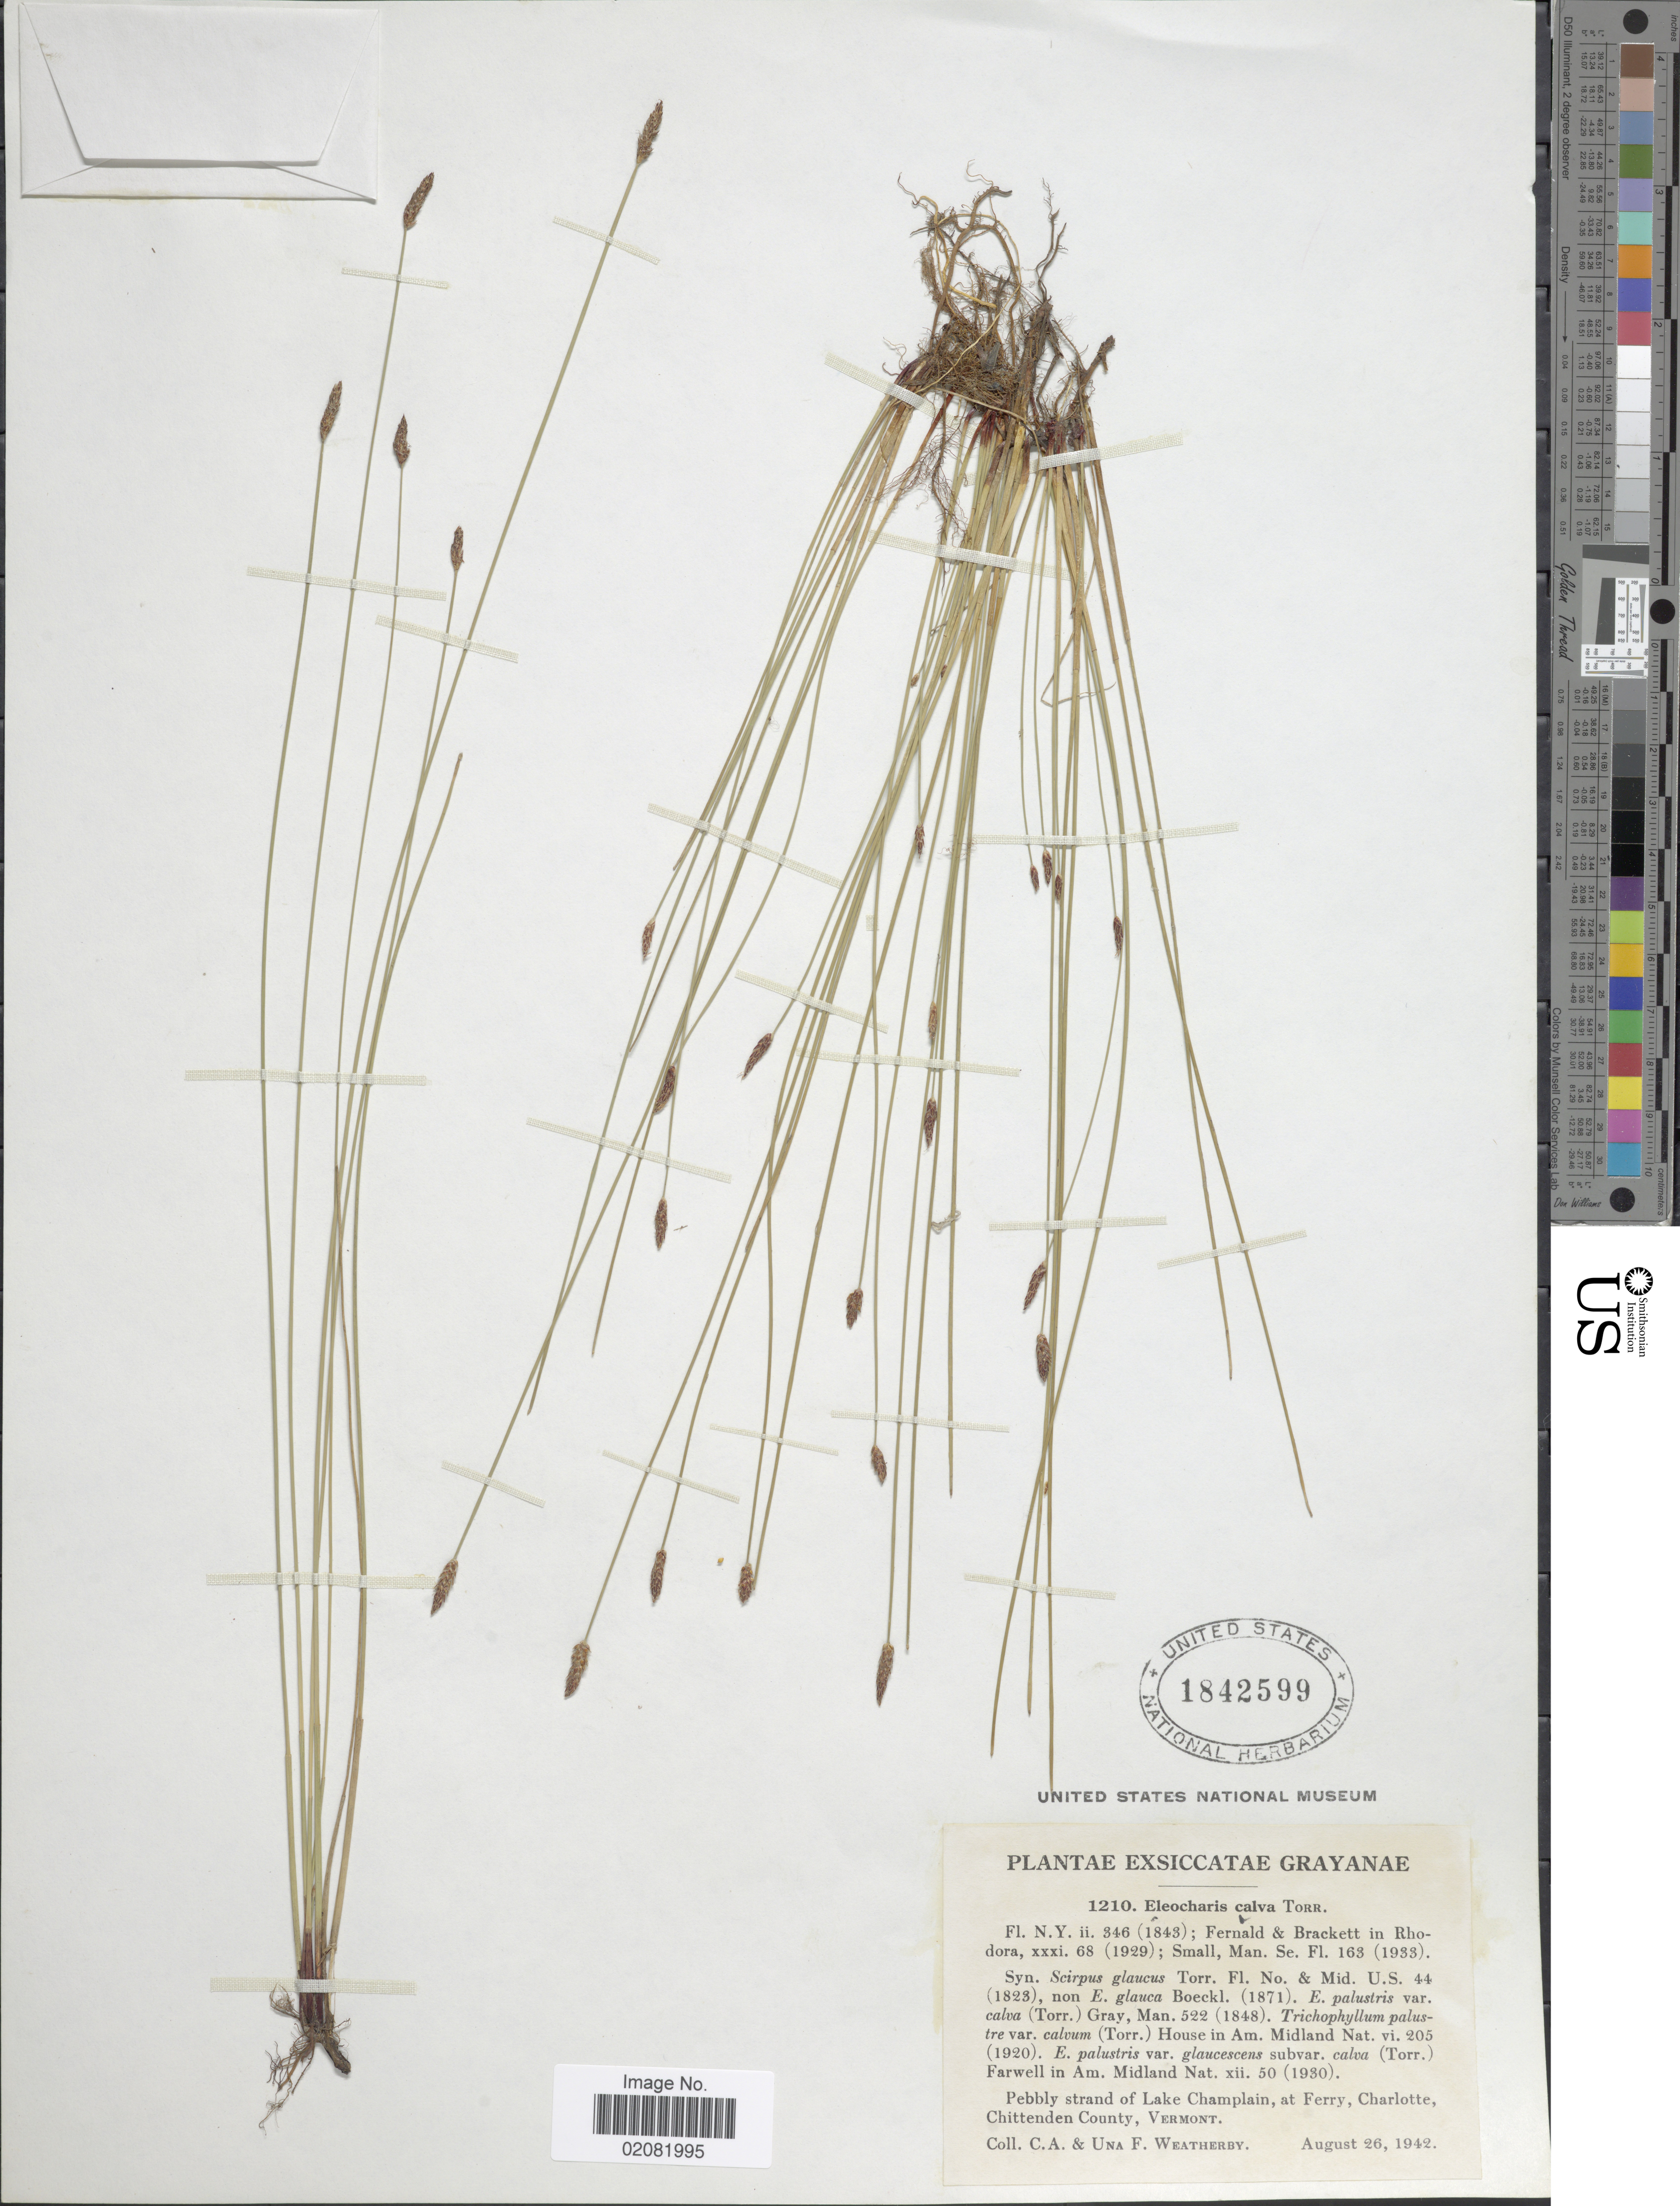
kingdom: Plantae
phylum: Tracheophyta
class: Liliopsida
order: Poales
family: Cyperaceae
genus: Eleocharis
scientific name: Eleocharis erythropoda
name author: Steud.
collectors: C. A. Weatherby & U. L. Weatherby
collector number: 1210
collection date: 1942-08-26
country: United States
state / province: Vermont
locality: Pebbly strand of Lake Champlain, at Ferry, Charlotte, Chittenden County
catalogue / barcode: US 1842599